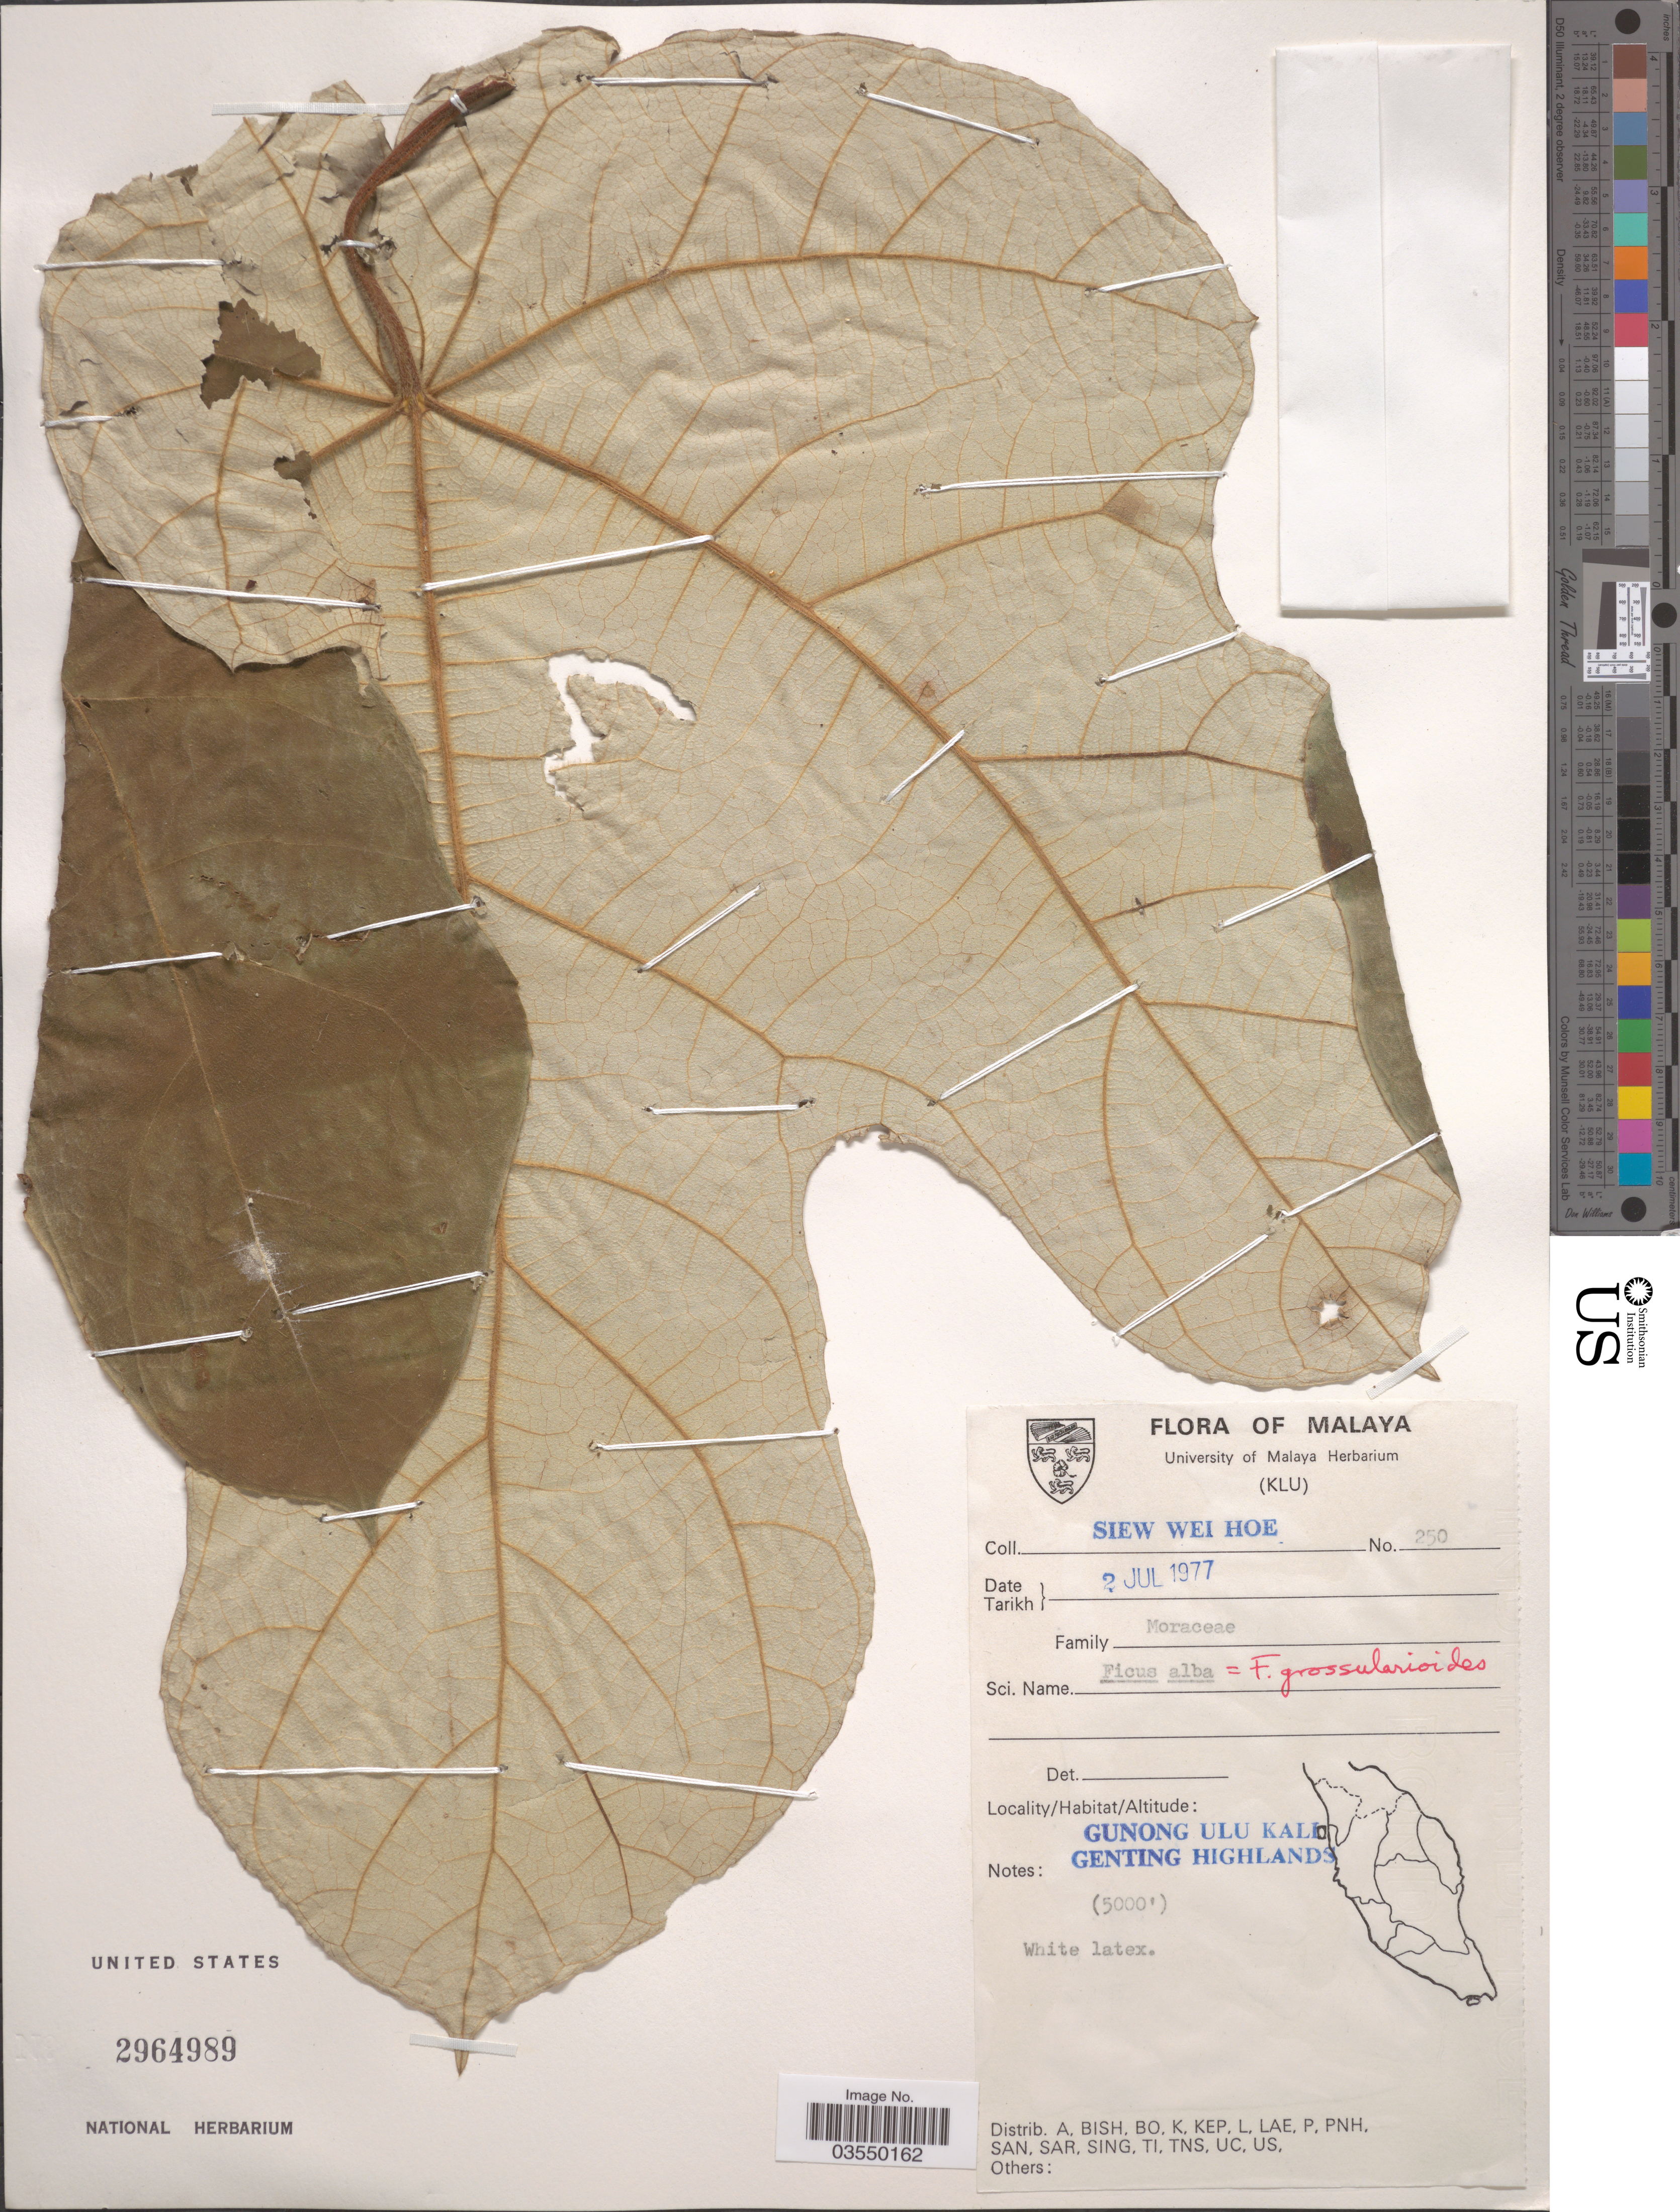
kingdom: Plantae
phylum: Tracheophyta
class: Magnoliopsida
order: Rosales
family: Moraceae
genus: Ficus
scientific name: Ficus grossularioides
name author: Burm. f.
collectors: W. H. Siew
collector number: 250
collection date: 1977-07-02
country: Malaysia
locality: Malaya. Gunong Ulu Kali. Genting Highlands.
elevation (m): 1524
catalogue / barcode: US 2964989